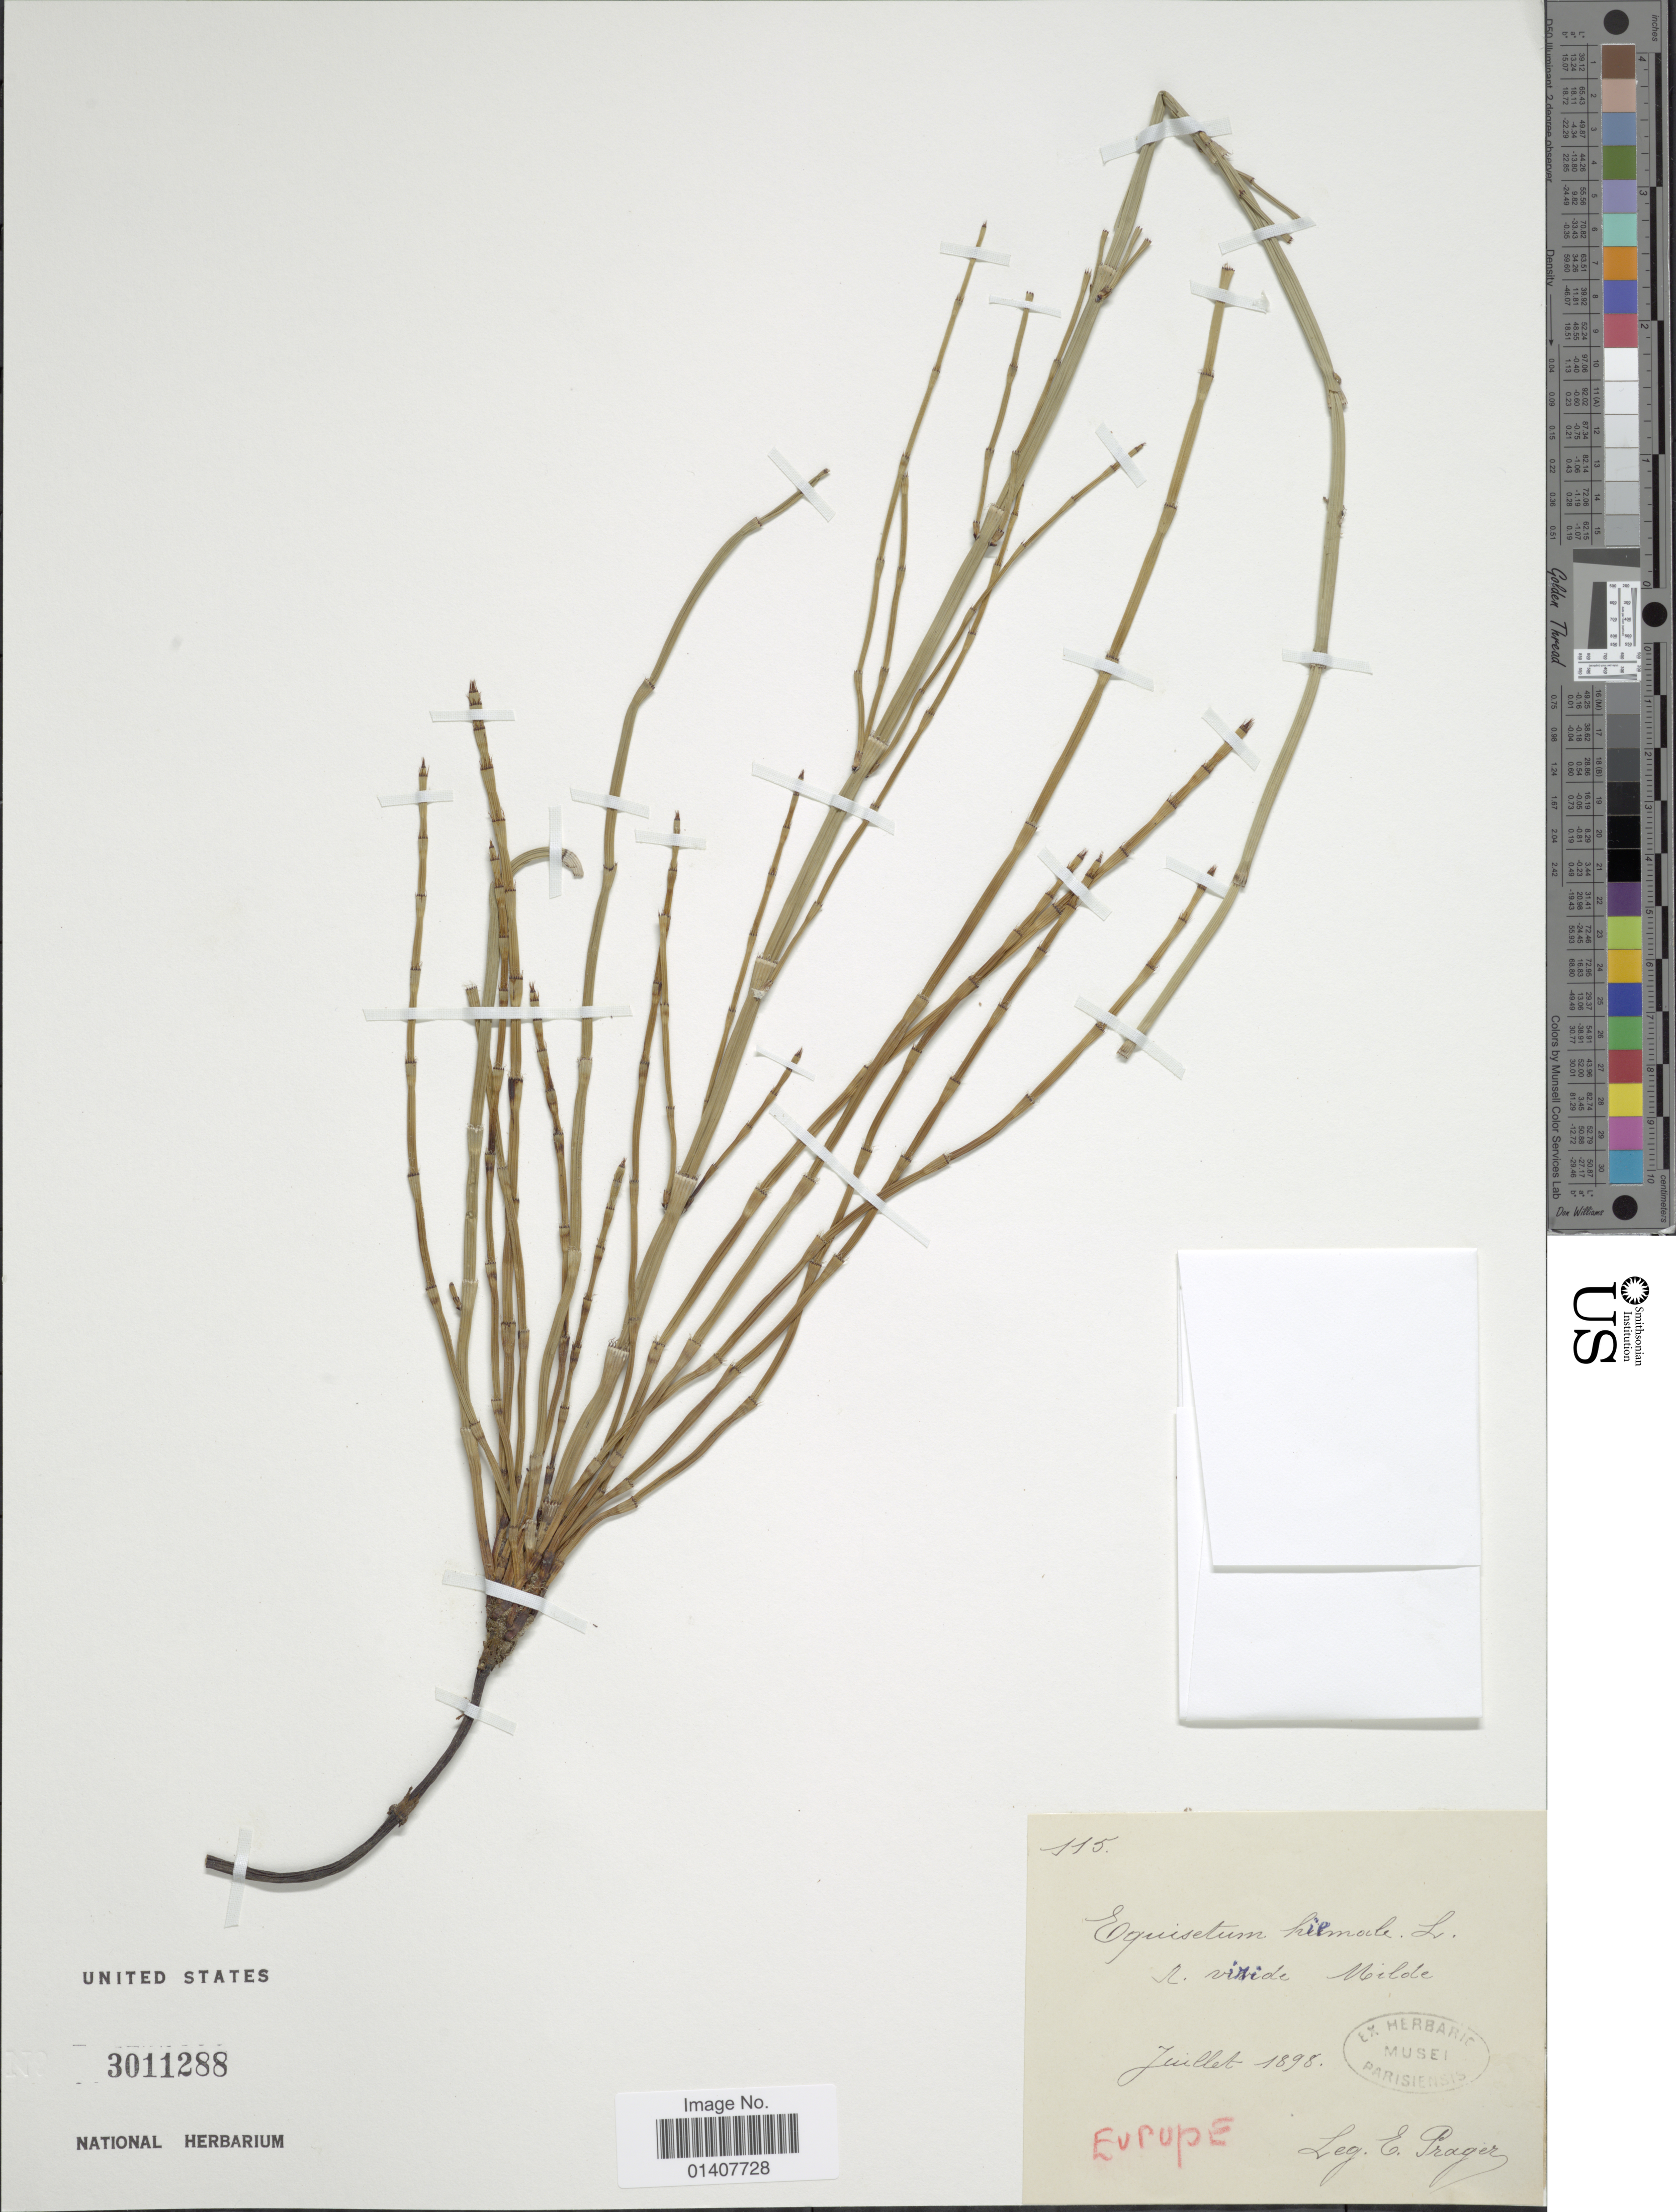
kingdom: Plantae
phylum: Tracheophyta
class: Polypodiopsida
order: Equisetales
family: Equisetaceae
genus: Equisetum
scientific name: Equisetum hyemale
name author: L.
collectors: E. Prager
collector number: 115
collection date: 1898-07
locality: Europe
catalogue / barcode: US 3011288